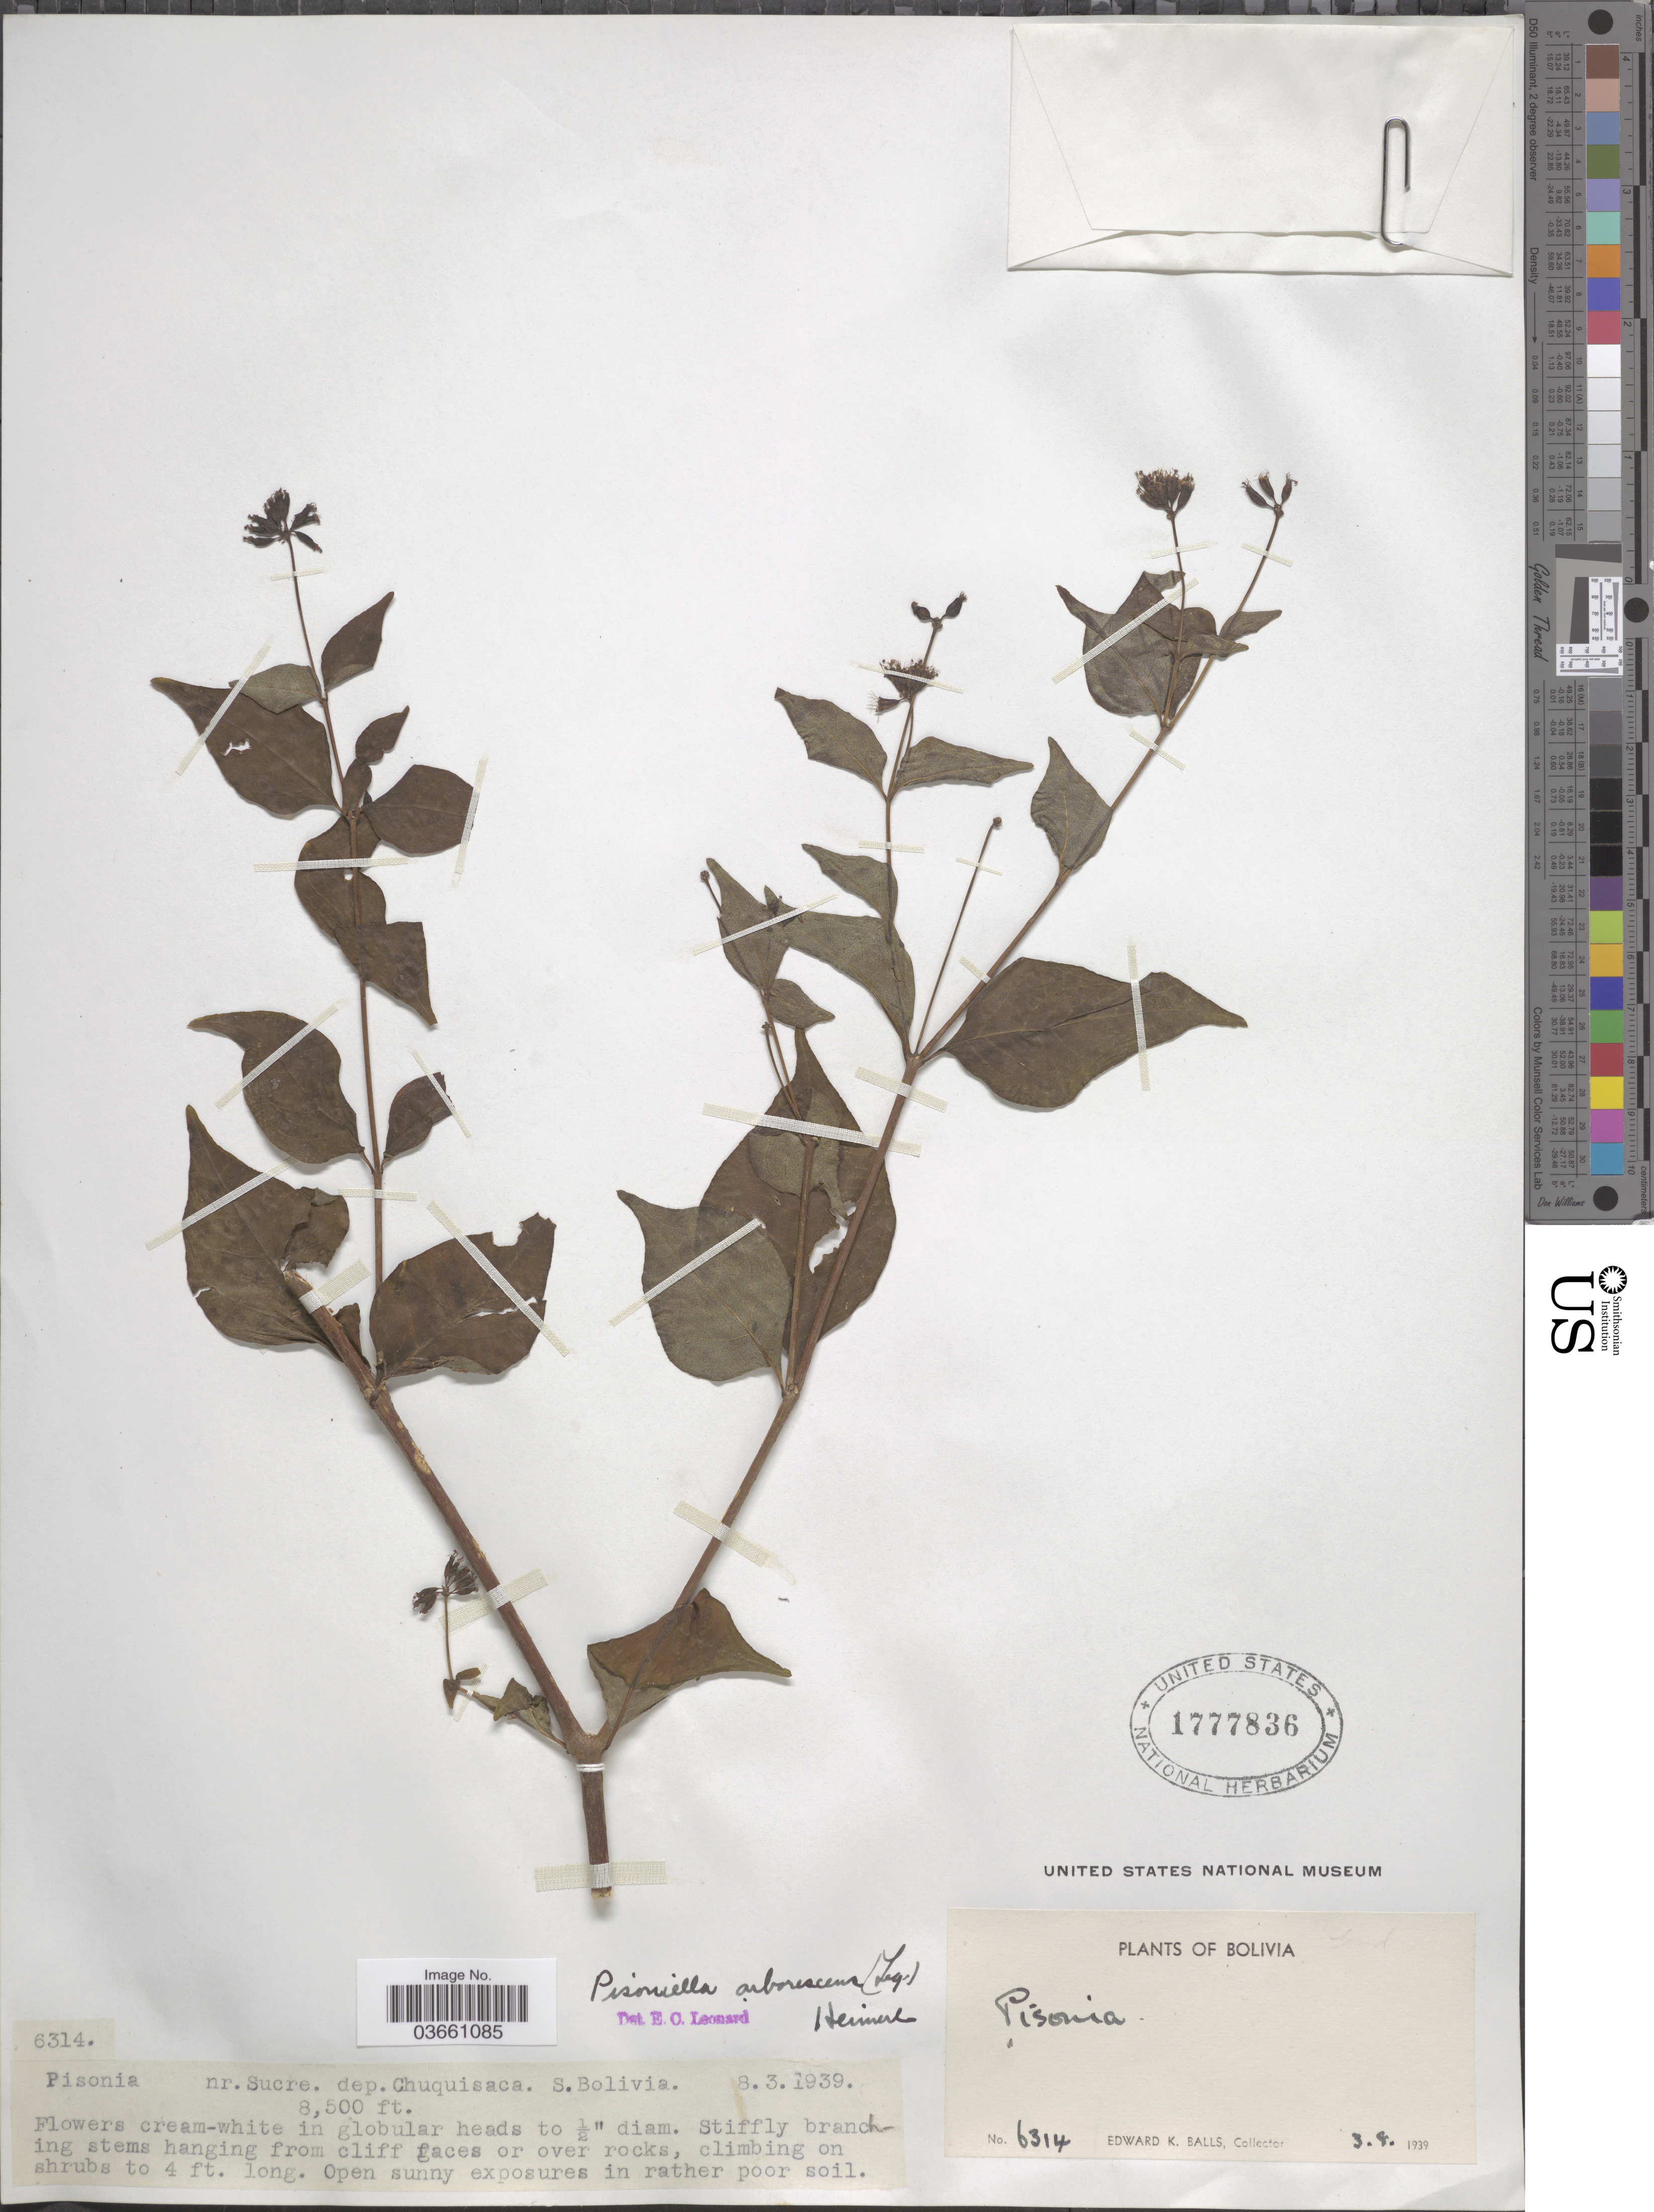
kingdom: Plantae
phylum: Tracheophyta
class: Magnoliopsida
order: Caryophyllales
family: Nyctaginaceae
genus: Pisoniella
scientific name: Pisoniella arborescens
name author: (Lag. & Rodr.) Standl.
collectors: E. K. Balls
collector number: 6314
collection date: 1939-03-08/1939-04-03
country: Bolivia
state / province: Chuquisaca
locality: Nr. Sucre. dep. Chuquisaca. S. Bolivia.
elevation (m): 2591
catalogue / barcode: US 1777836